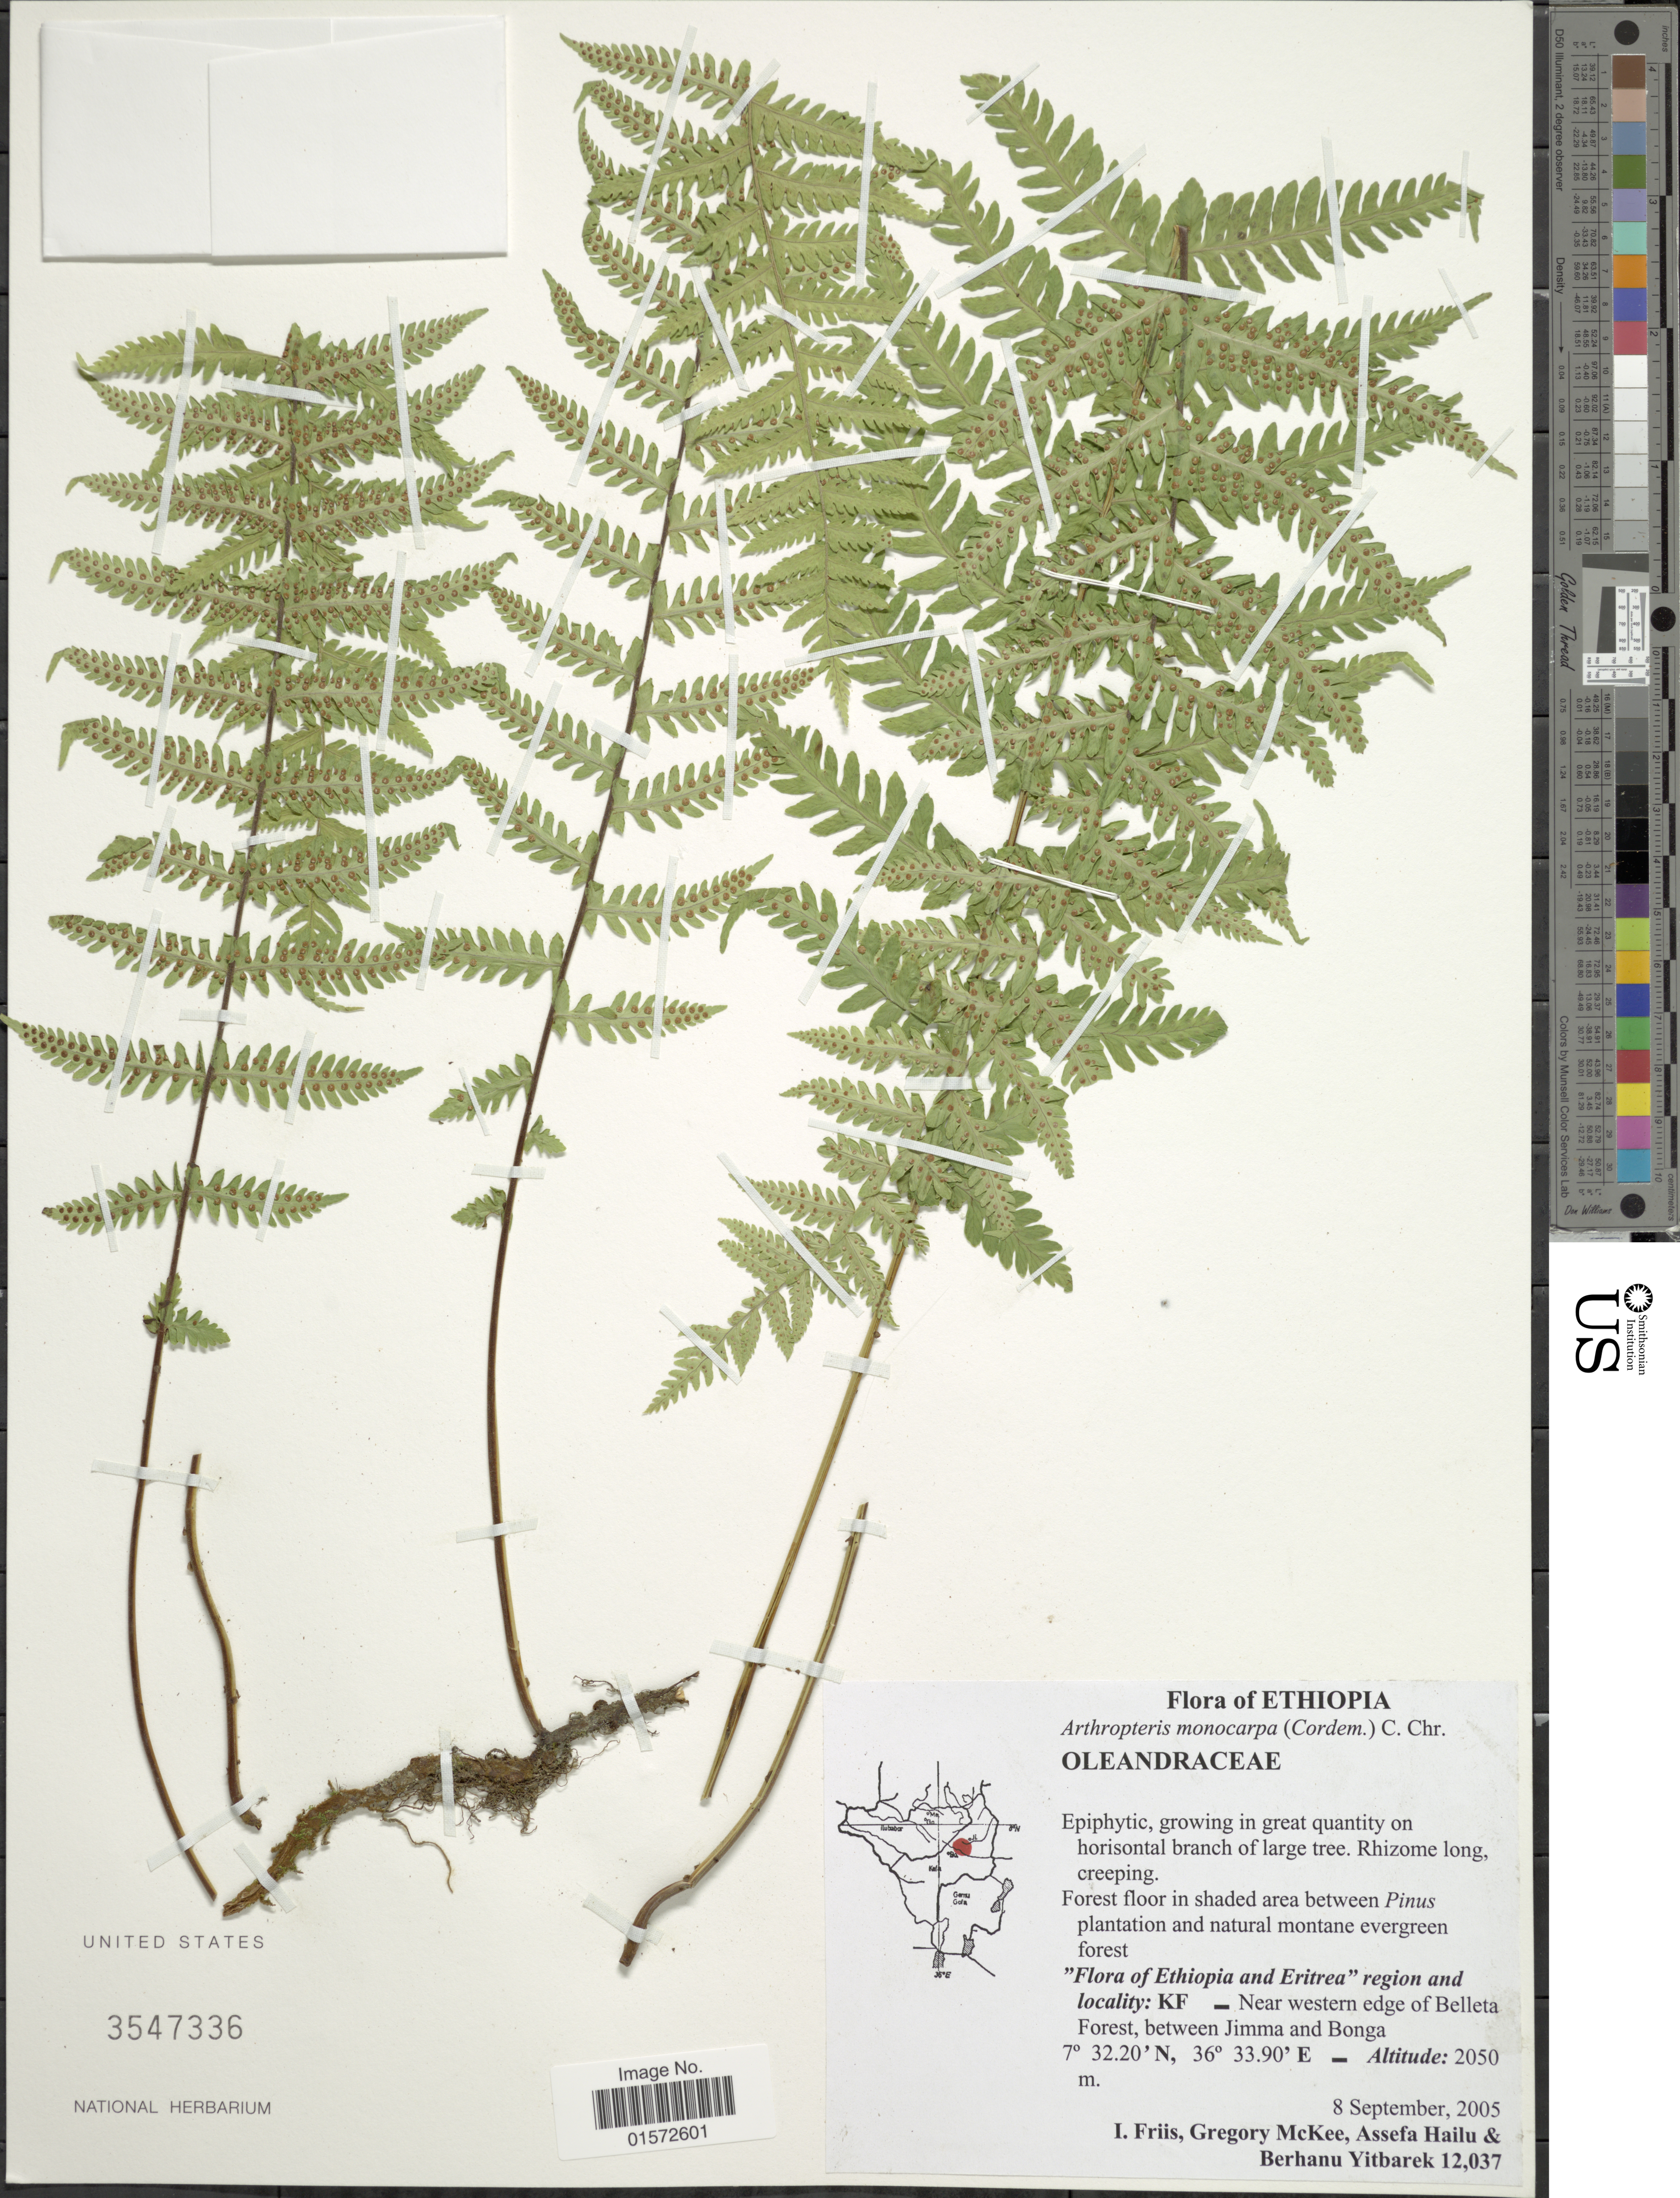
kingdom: Plantae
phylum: Tracheophyta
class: Polypodiopsida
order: Polypodiales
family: Tectariaceae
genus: Arthropteris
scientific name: Arthropteris monocarpa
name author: (Cordem.) C. Chr.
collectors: I. Friis, G. S. McKee, A. Hailu & B. Yitbarek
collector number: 12037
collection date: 2005-09-08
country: Ethiopia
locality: Ethiopia and Erotrea region and locality KF - Near western edge of Belleta Forest, between Jimma and Bonga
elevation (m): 2050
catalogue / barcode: US 3547336